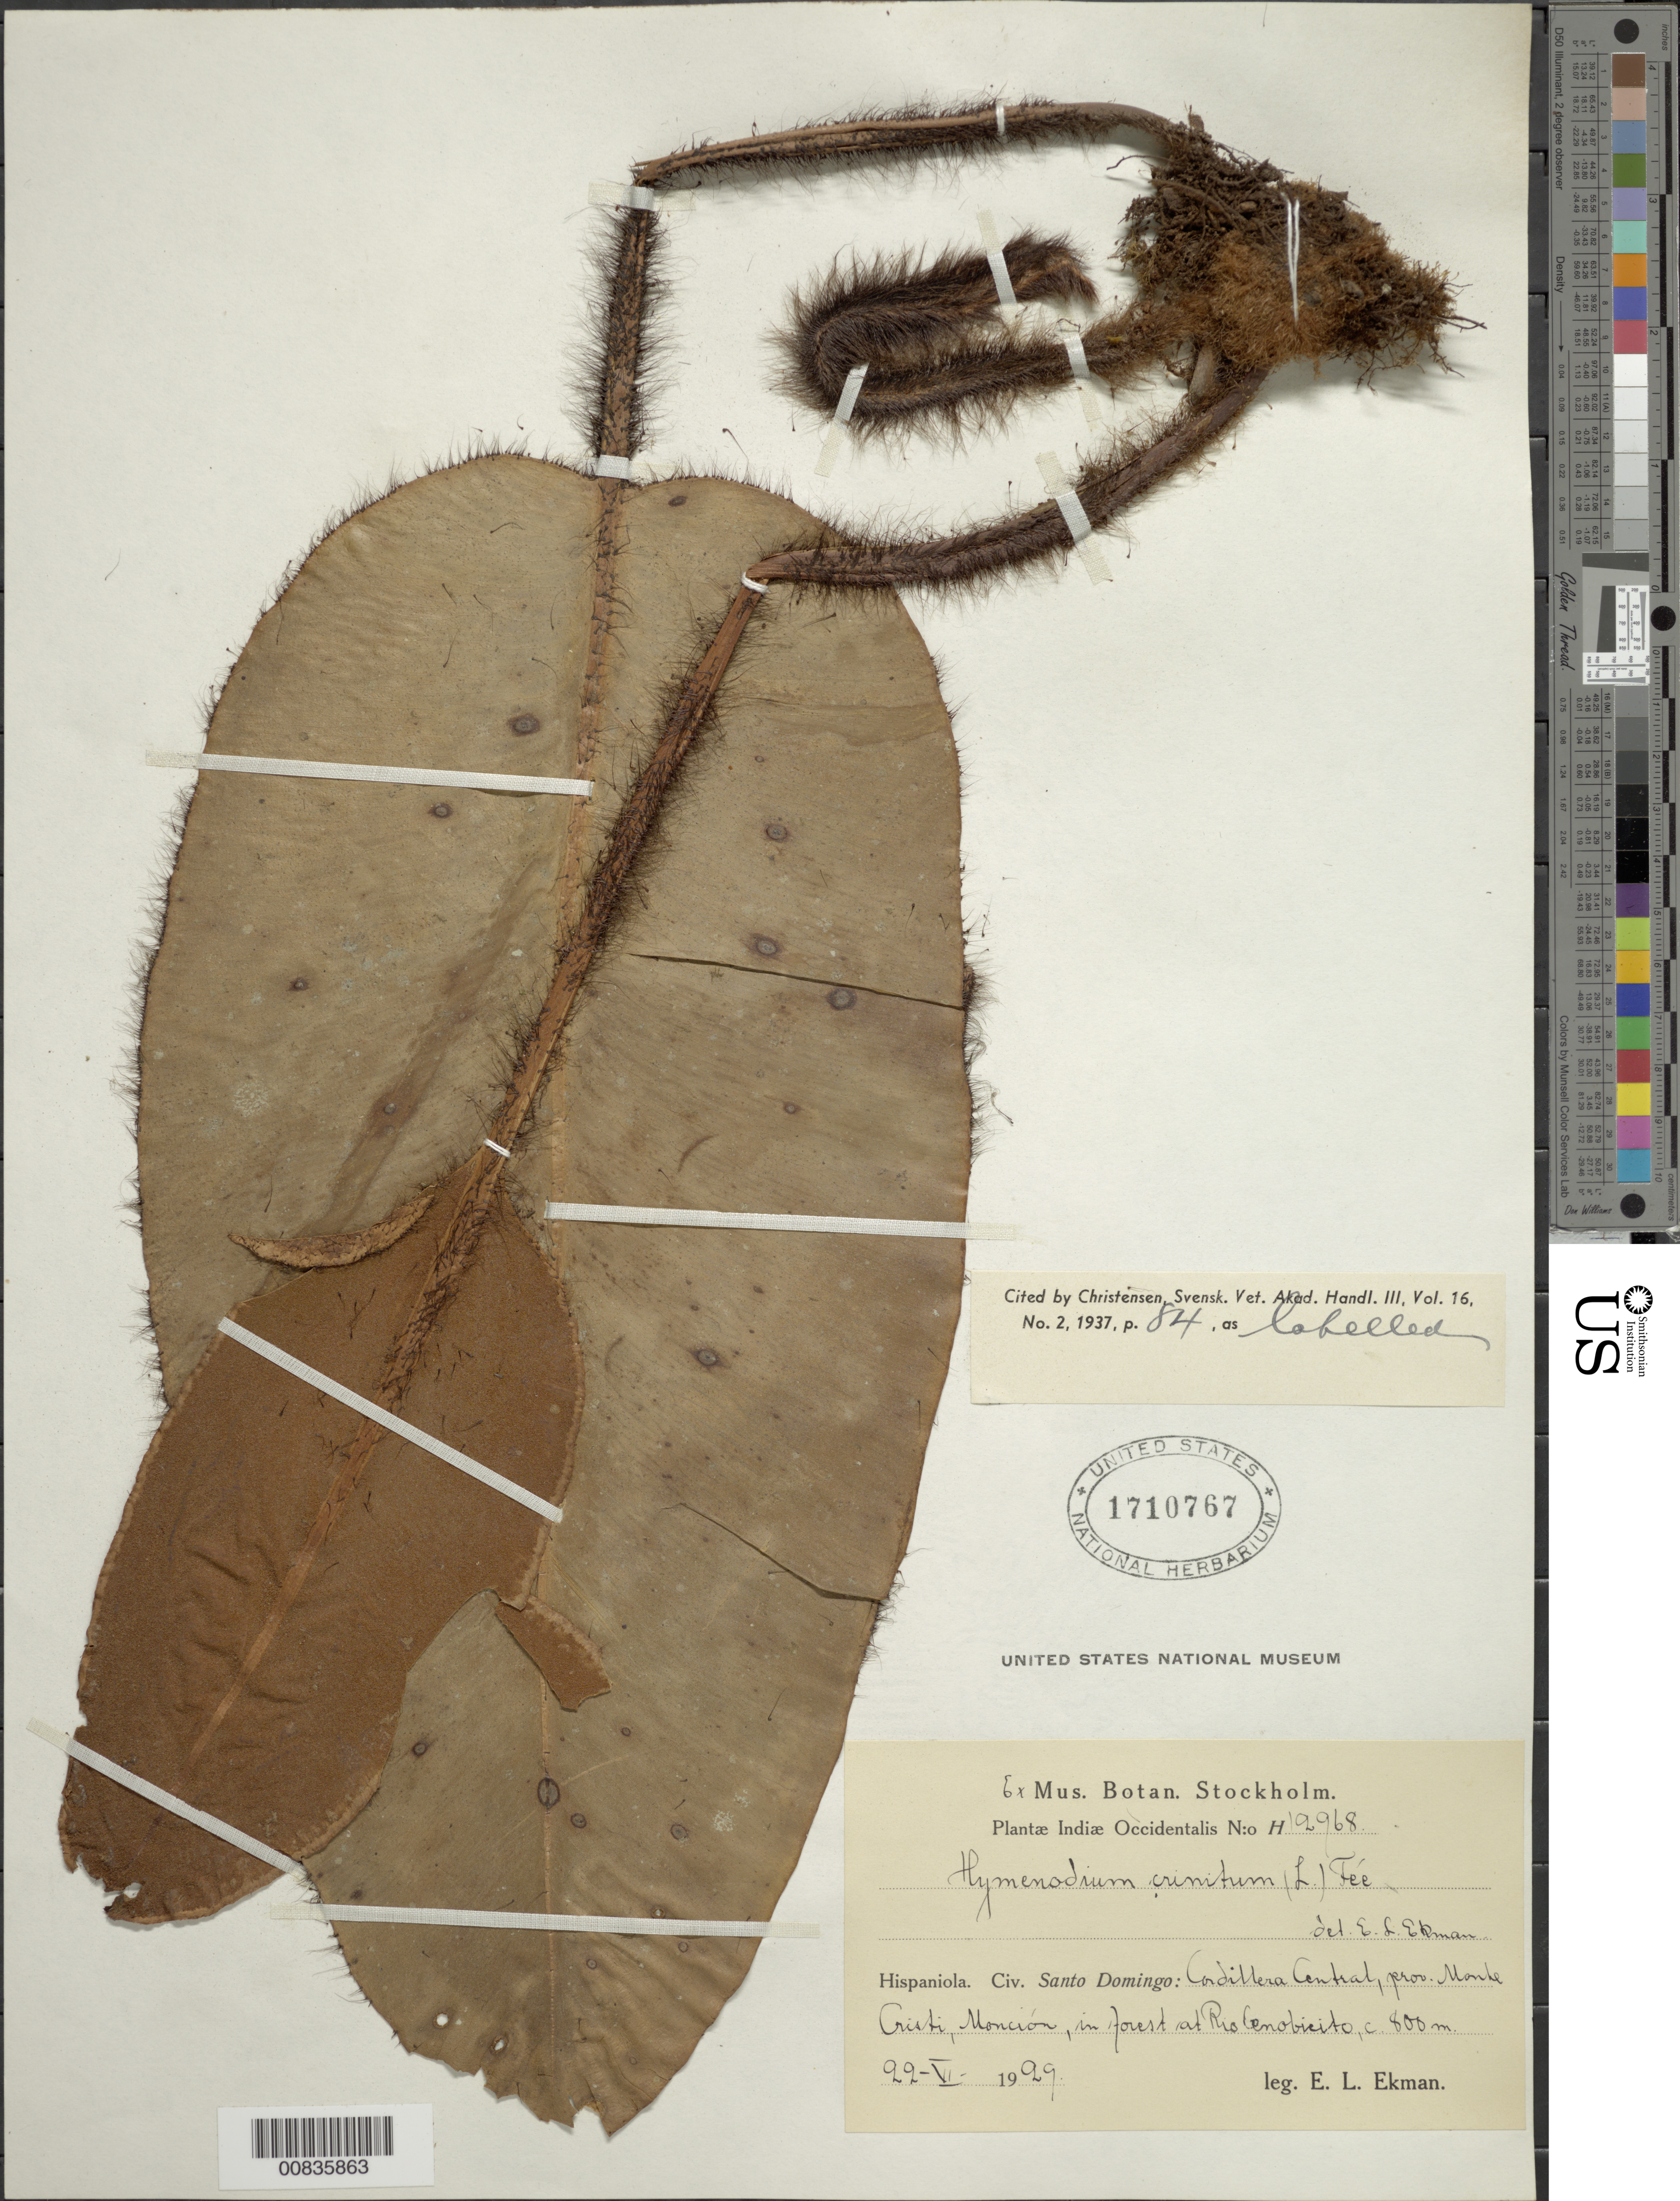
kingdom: Plantae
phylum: Tracheophyta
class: Polypodiopsida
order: Polypodiales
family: Dryopteridaceae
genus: Elaphoglossum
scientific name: Elaphoglossum crinitum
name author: (L.) Christ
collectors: E. L. Ekman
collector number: H 12968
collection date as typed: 22 Jun 1929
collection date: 1929-06-22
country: Dominican Republic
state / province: Monte Cristi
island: Hispaniola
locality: Cordillera Central, Monción, Río Cenobicito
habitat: Forest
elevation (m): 800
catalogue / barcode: US 1710767